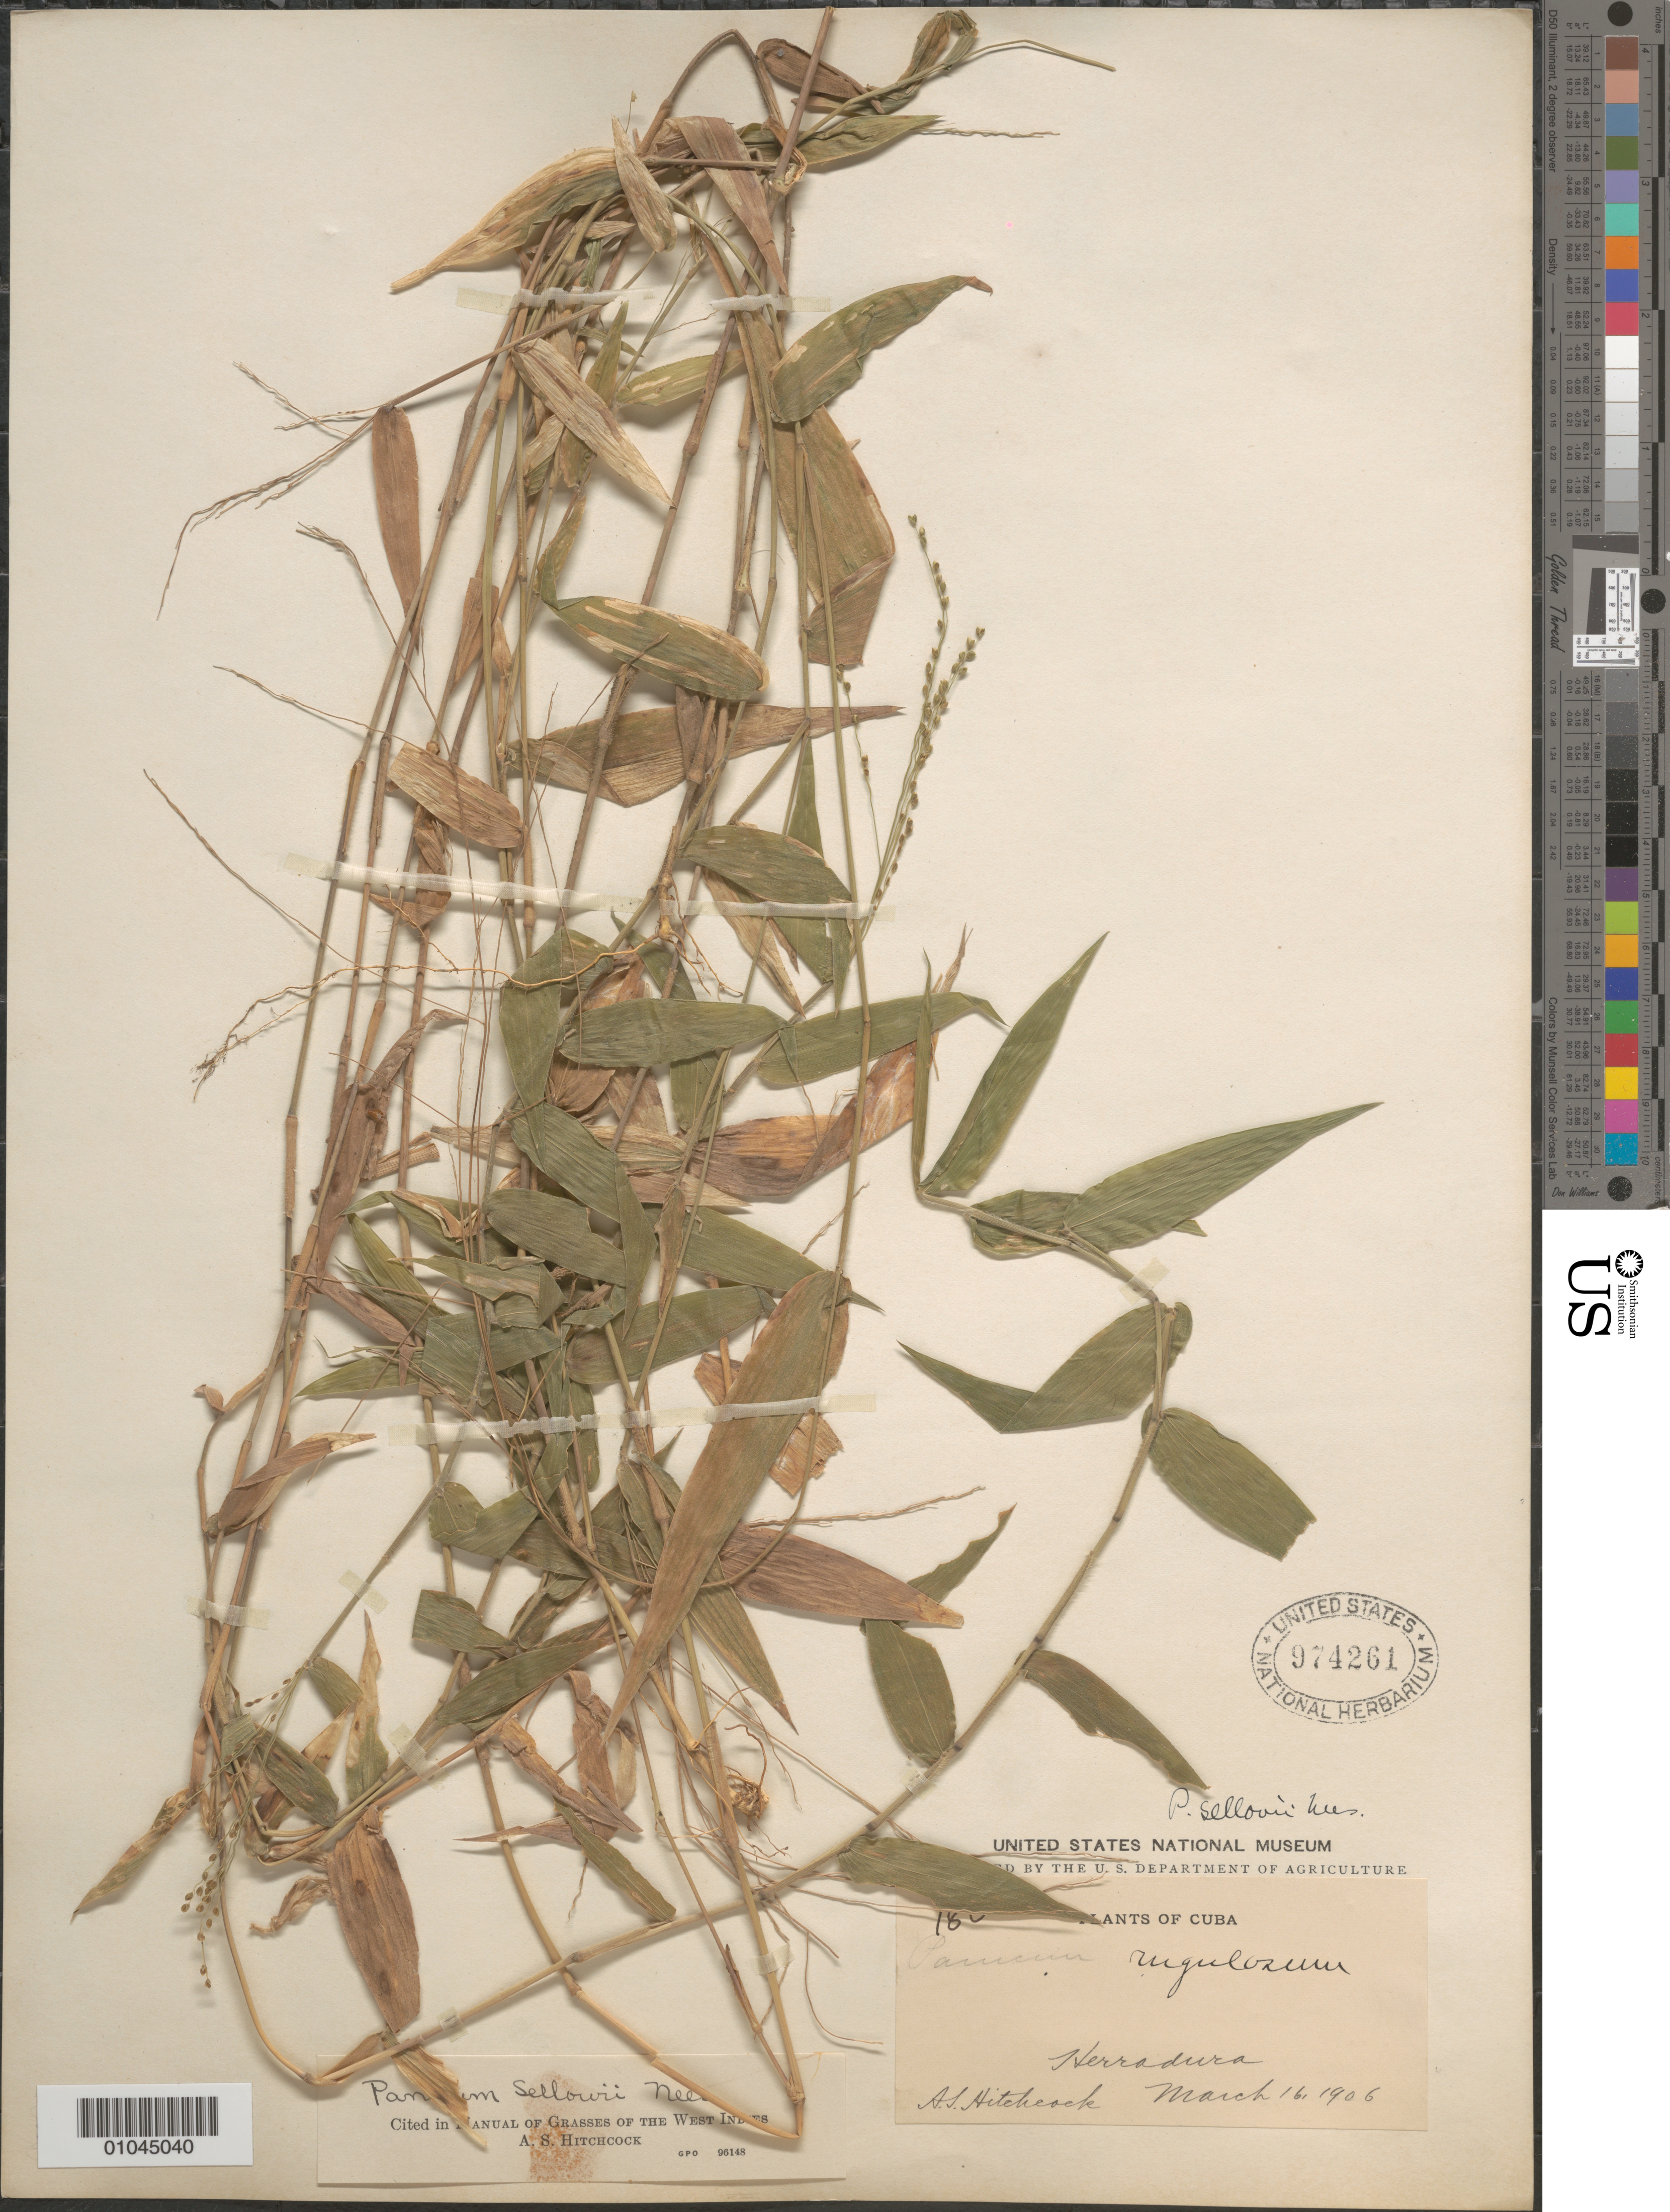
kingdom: Plantae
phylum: Tracheophyta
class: Liliopsida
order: Poales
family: Poaceae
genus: Panicum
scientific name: Panicum sellowii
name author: Nees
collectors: A. S. Hitchcock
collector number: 180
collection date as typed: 16 Mar 1906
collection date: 1906-03-16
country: Cuba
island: Cuba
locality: Herradura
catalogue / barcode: US 974261